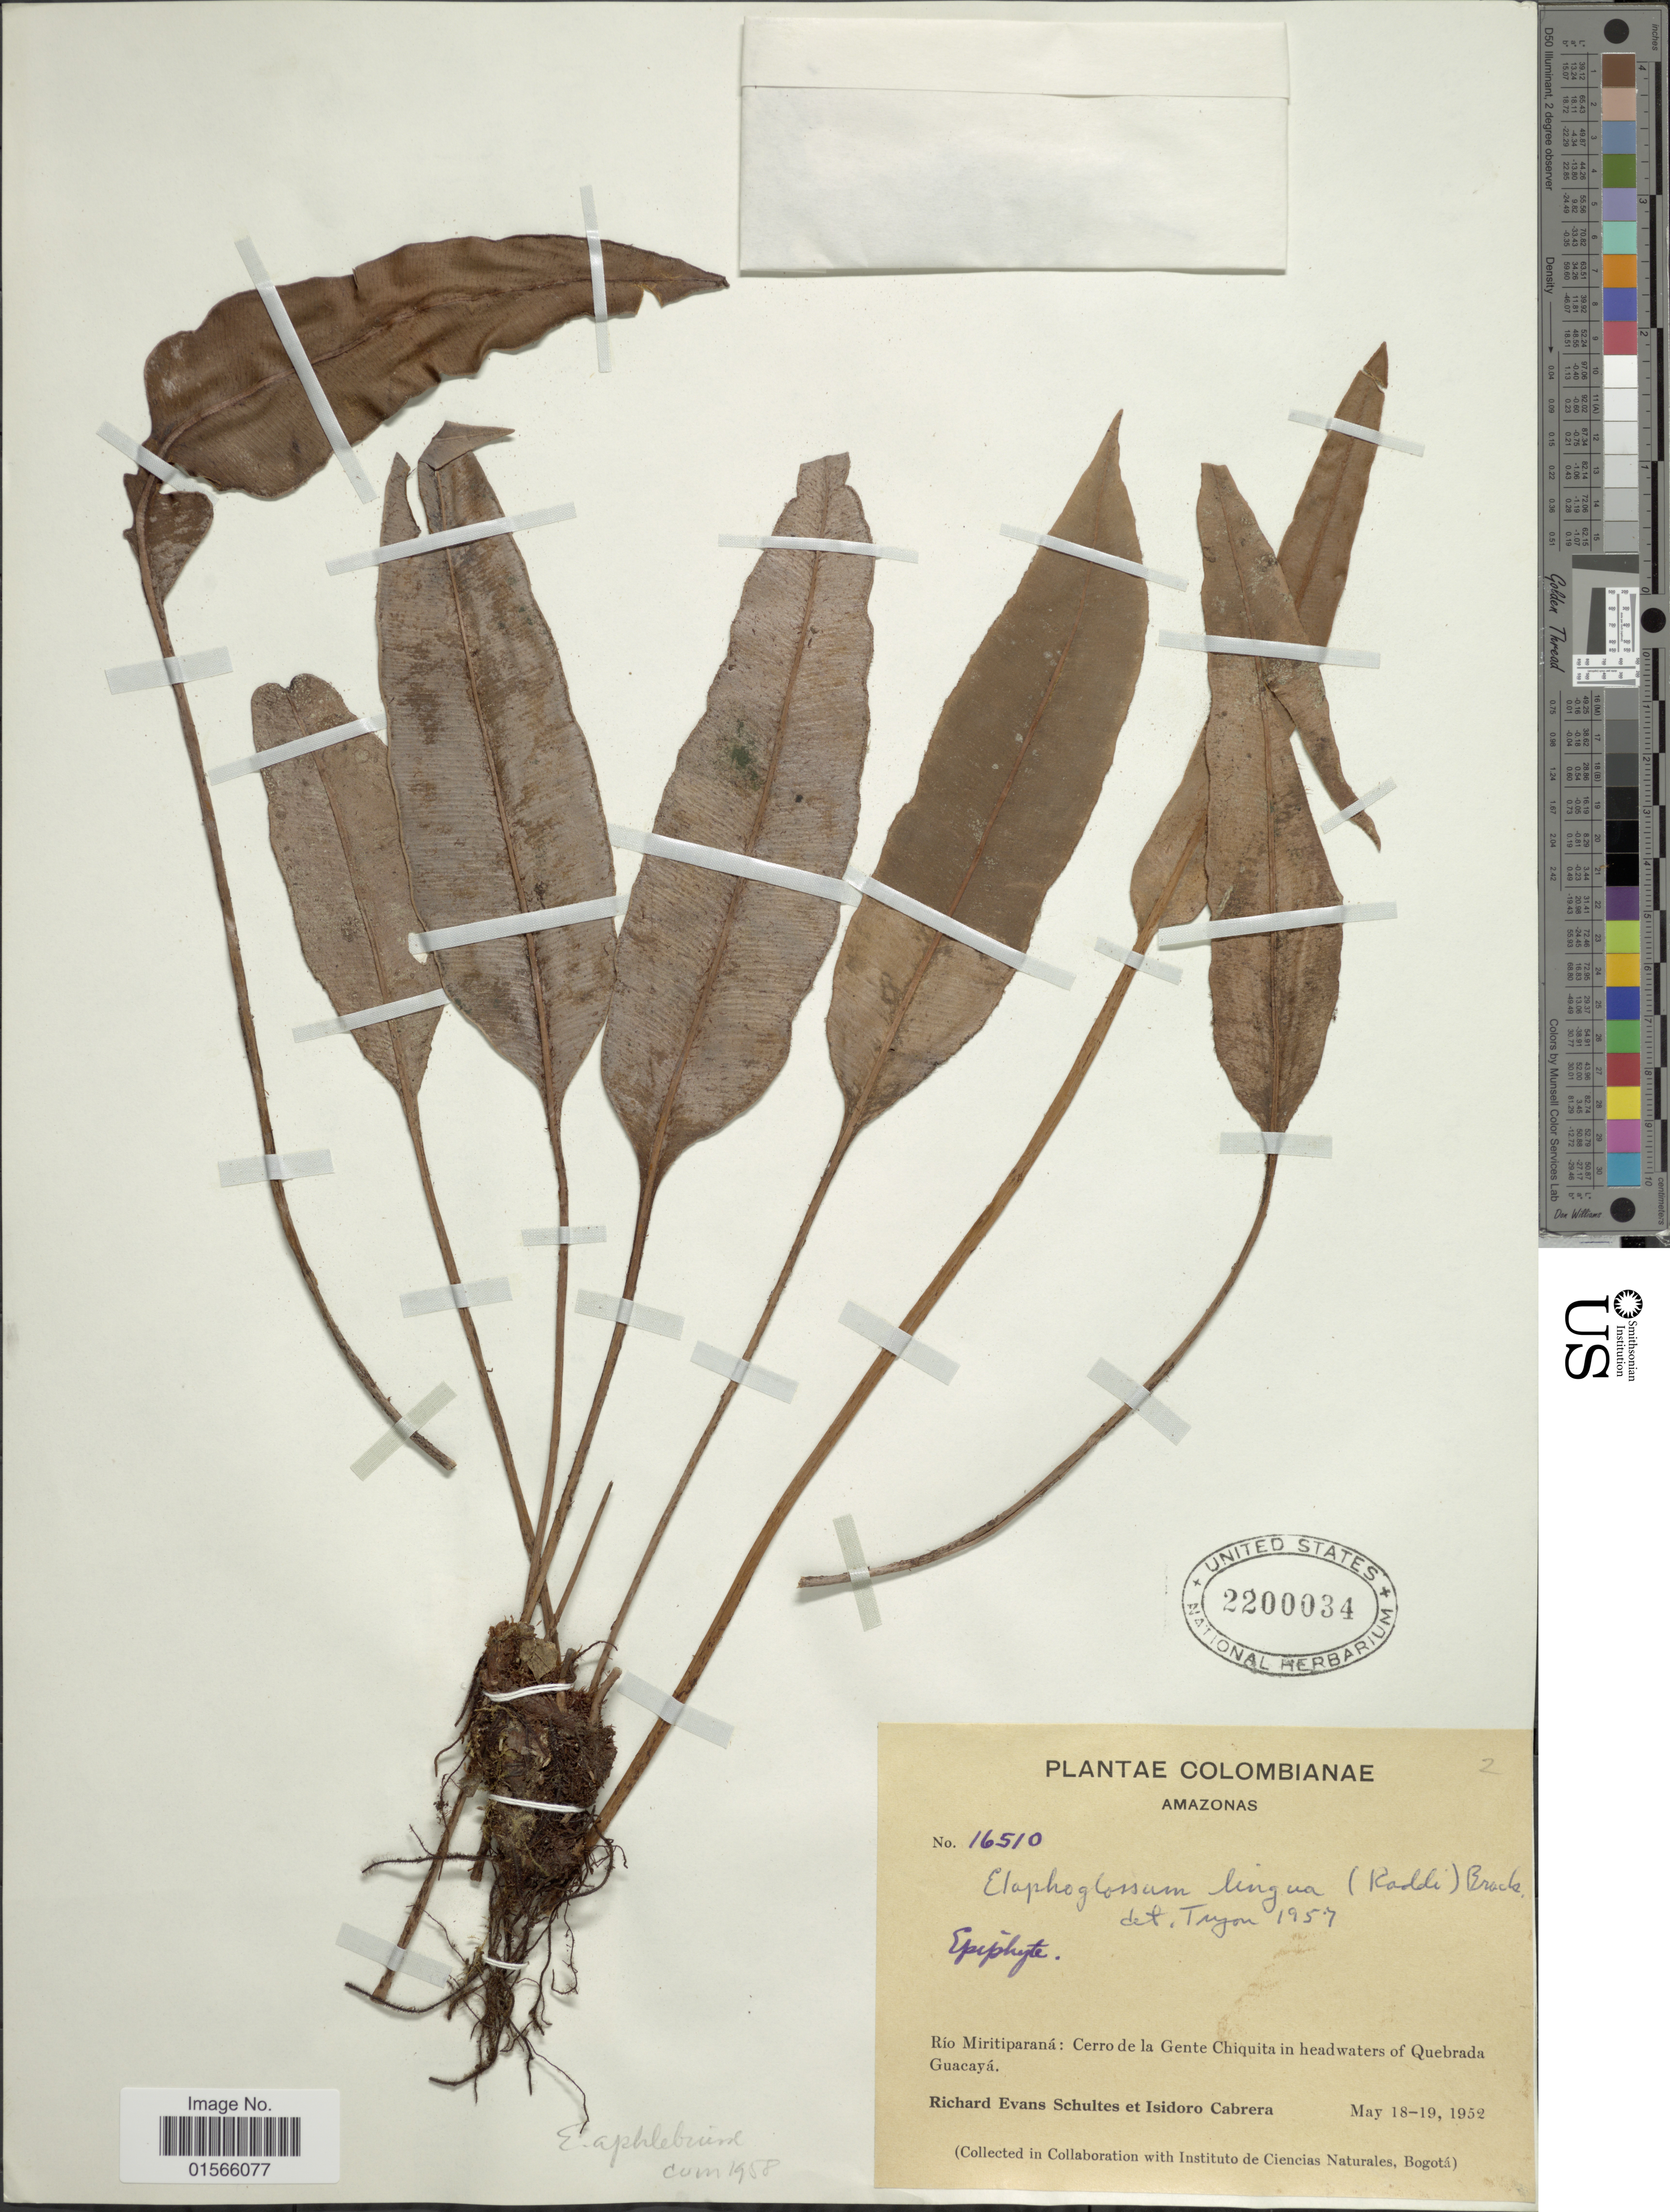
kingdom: Plantae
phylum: Tracheophyta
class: Polypodiopsida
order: Polypodiales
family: Dryopteridaceae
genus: Elaphoglossum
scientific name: Elaphoglossum aphlebium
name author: T. Moore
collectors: R. E. Schultes & I. Cabrera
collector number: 16510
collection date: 1952-05-18/1952-05-19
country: Colombia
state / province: Amazônas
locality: Río Miritiparaná: Cerro de la Gente Chiquita in headwaters of Quebrada Guacayá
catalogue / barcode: US 2200034